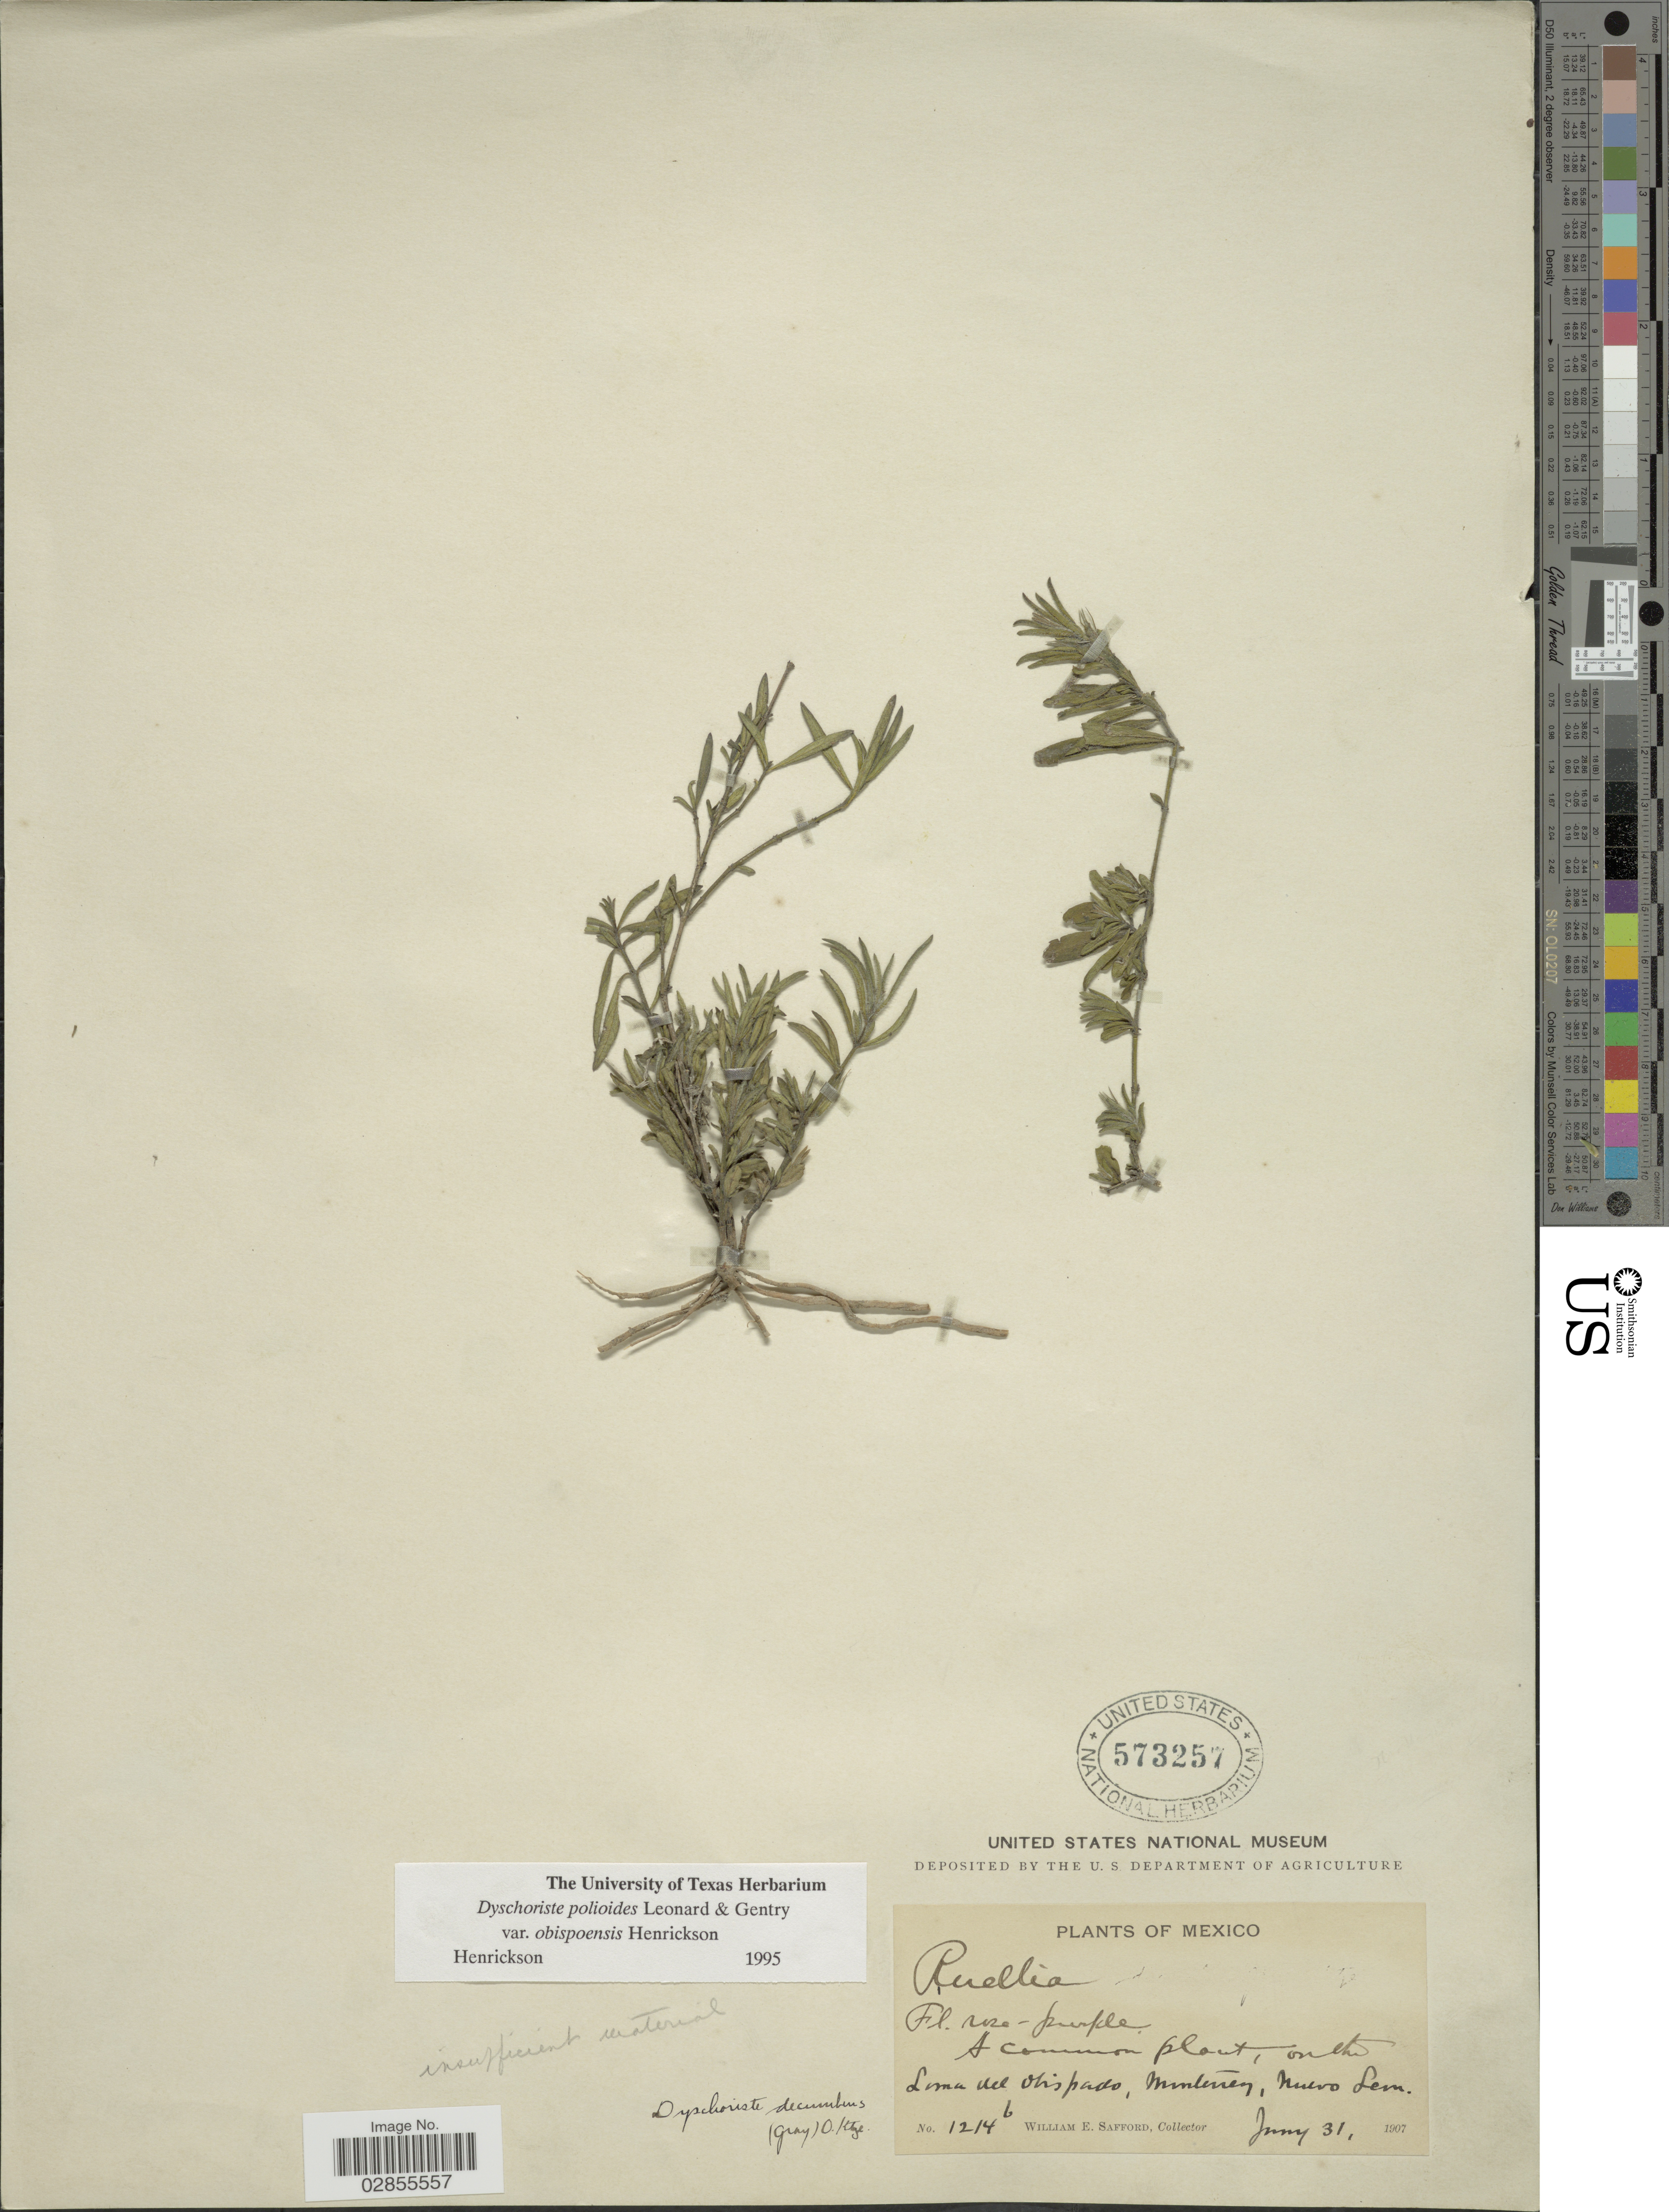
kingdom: Plantae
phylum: Tracheophyta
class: Magnoliopsida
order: Lamiales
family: Acanthaceae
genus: Dyschoriste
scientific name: Dyschoriste poliodes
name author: Leonard & Gentry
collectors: W. E. Safford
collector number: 1214b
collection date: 1907-01-31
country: Mexico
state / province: Nuevo León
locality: Loma del Obispado, Monterrey.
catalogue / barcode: US 573257